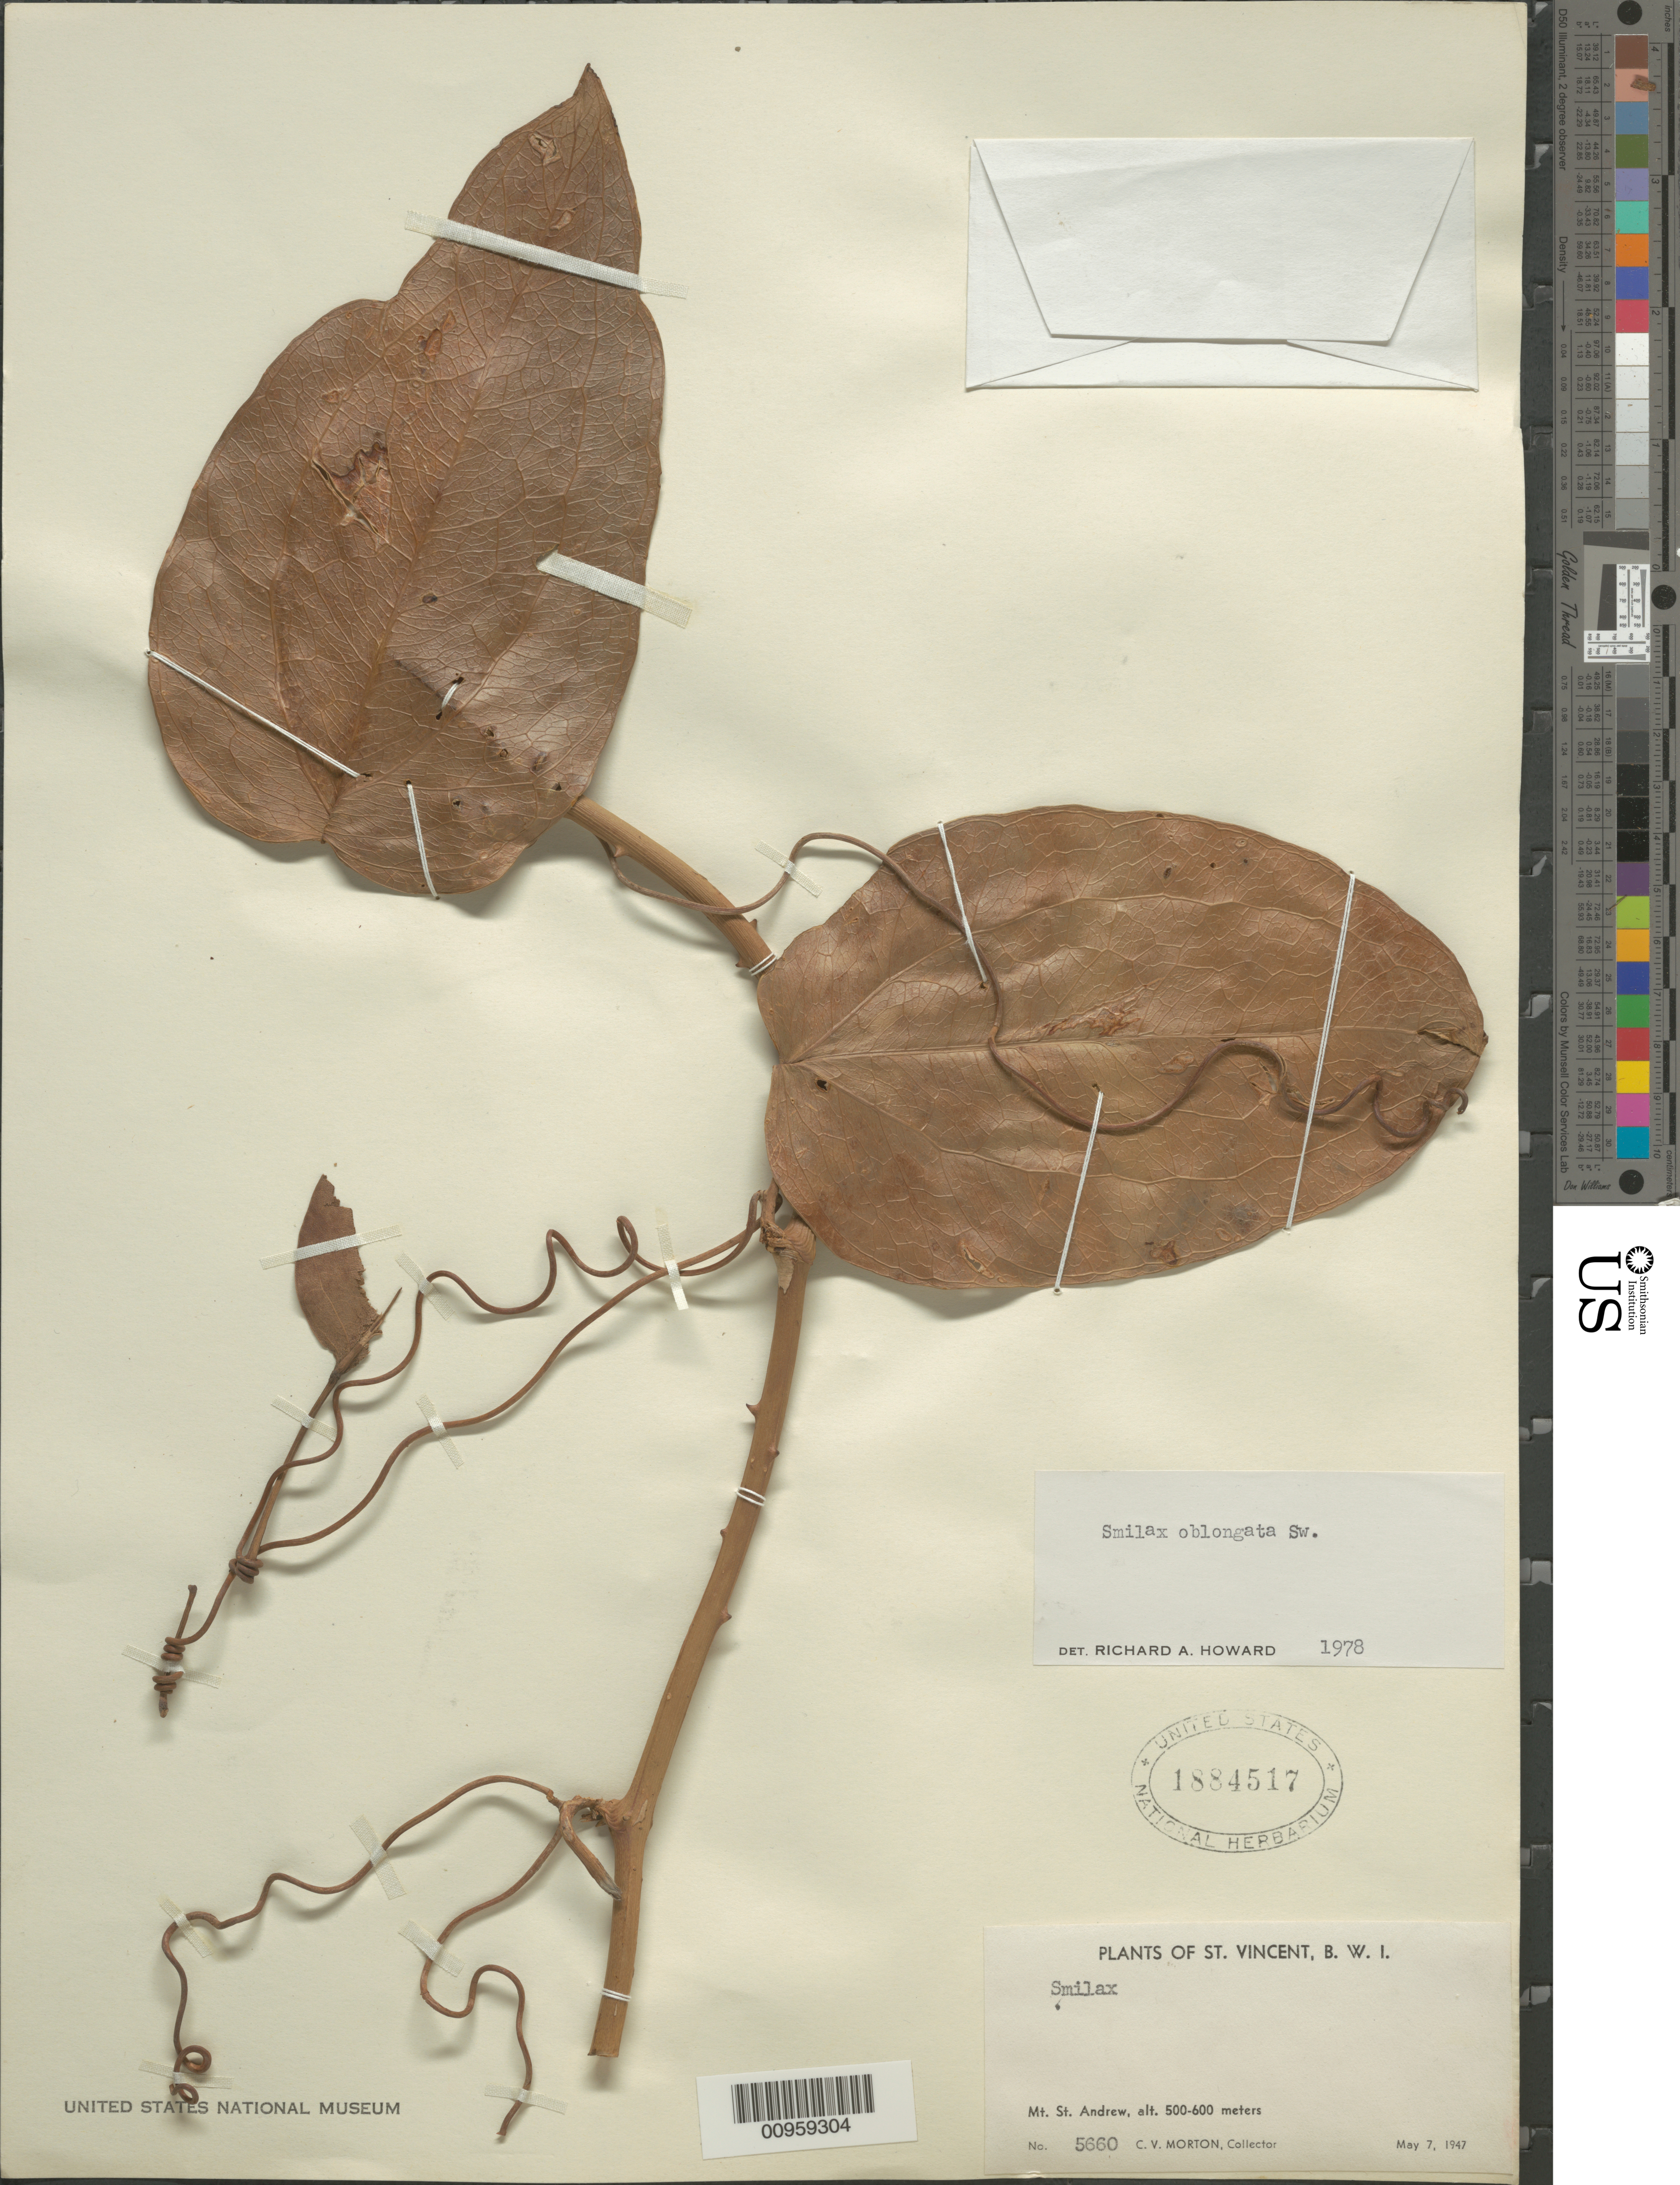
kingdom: Plantae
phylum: Tracheophyta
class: Liliopsida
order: Liliales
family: Smilacaceae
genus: Smilax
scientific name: Smilax oblongata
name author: Sw.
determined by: Howard, R. A.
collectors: C. V. Morton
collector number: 5660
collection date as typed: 07 May 1947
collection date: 1947-05-07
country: St. Vincent - Grenadines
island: St. Vincent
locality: Mt. St. Andrew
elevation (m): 500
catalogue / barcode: US 1884517